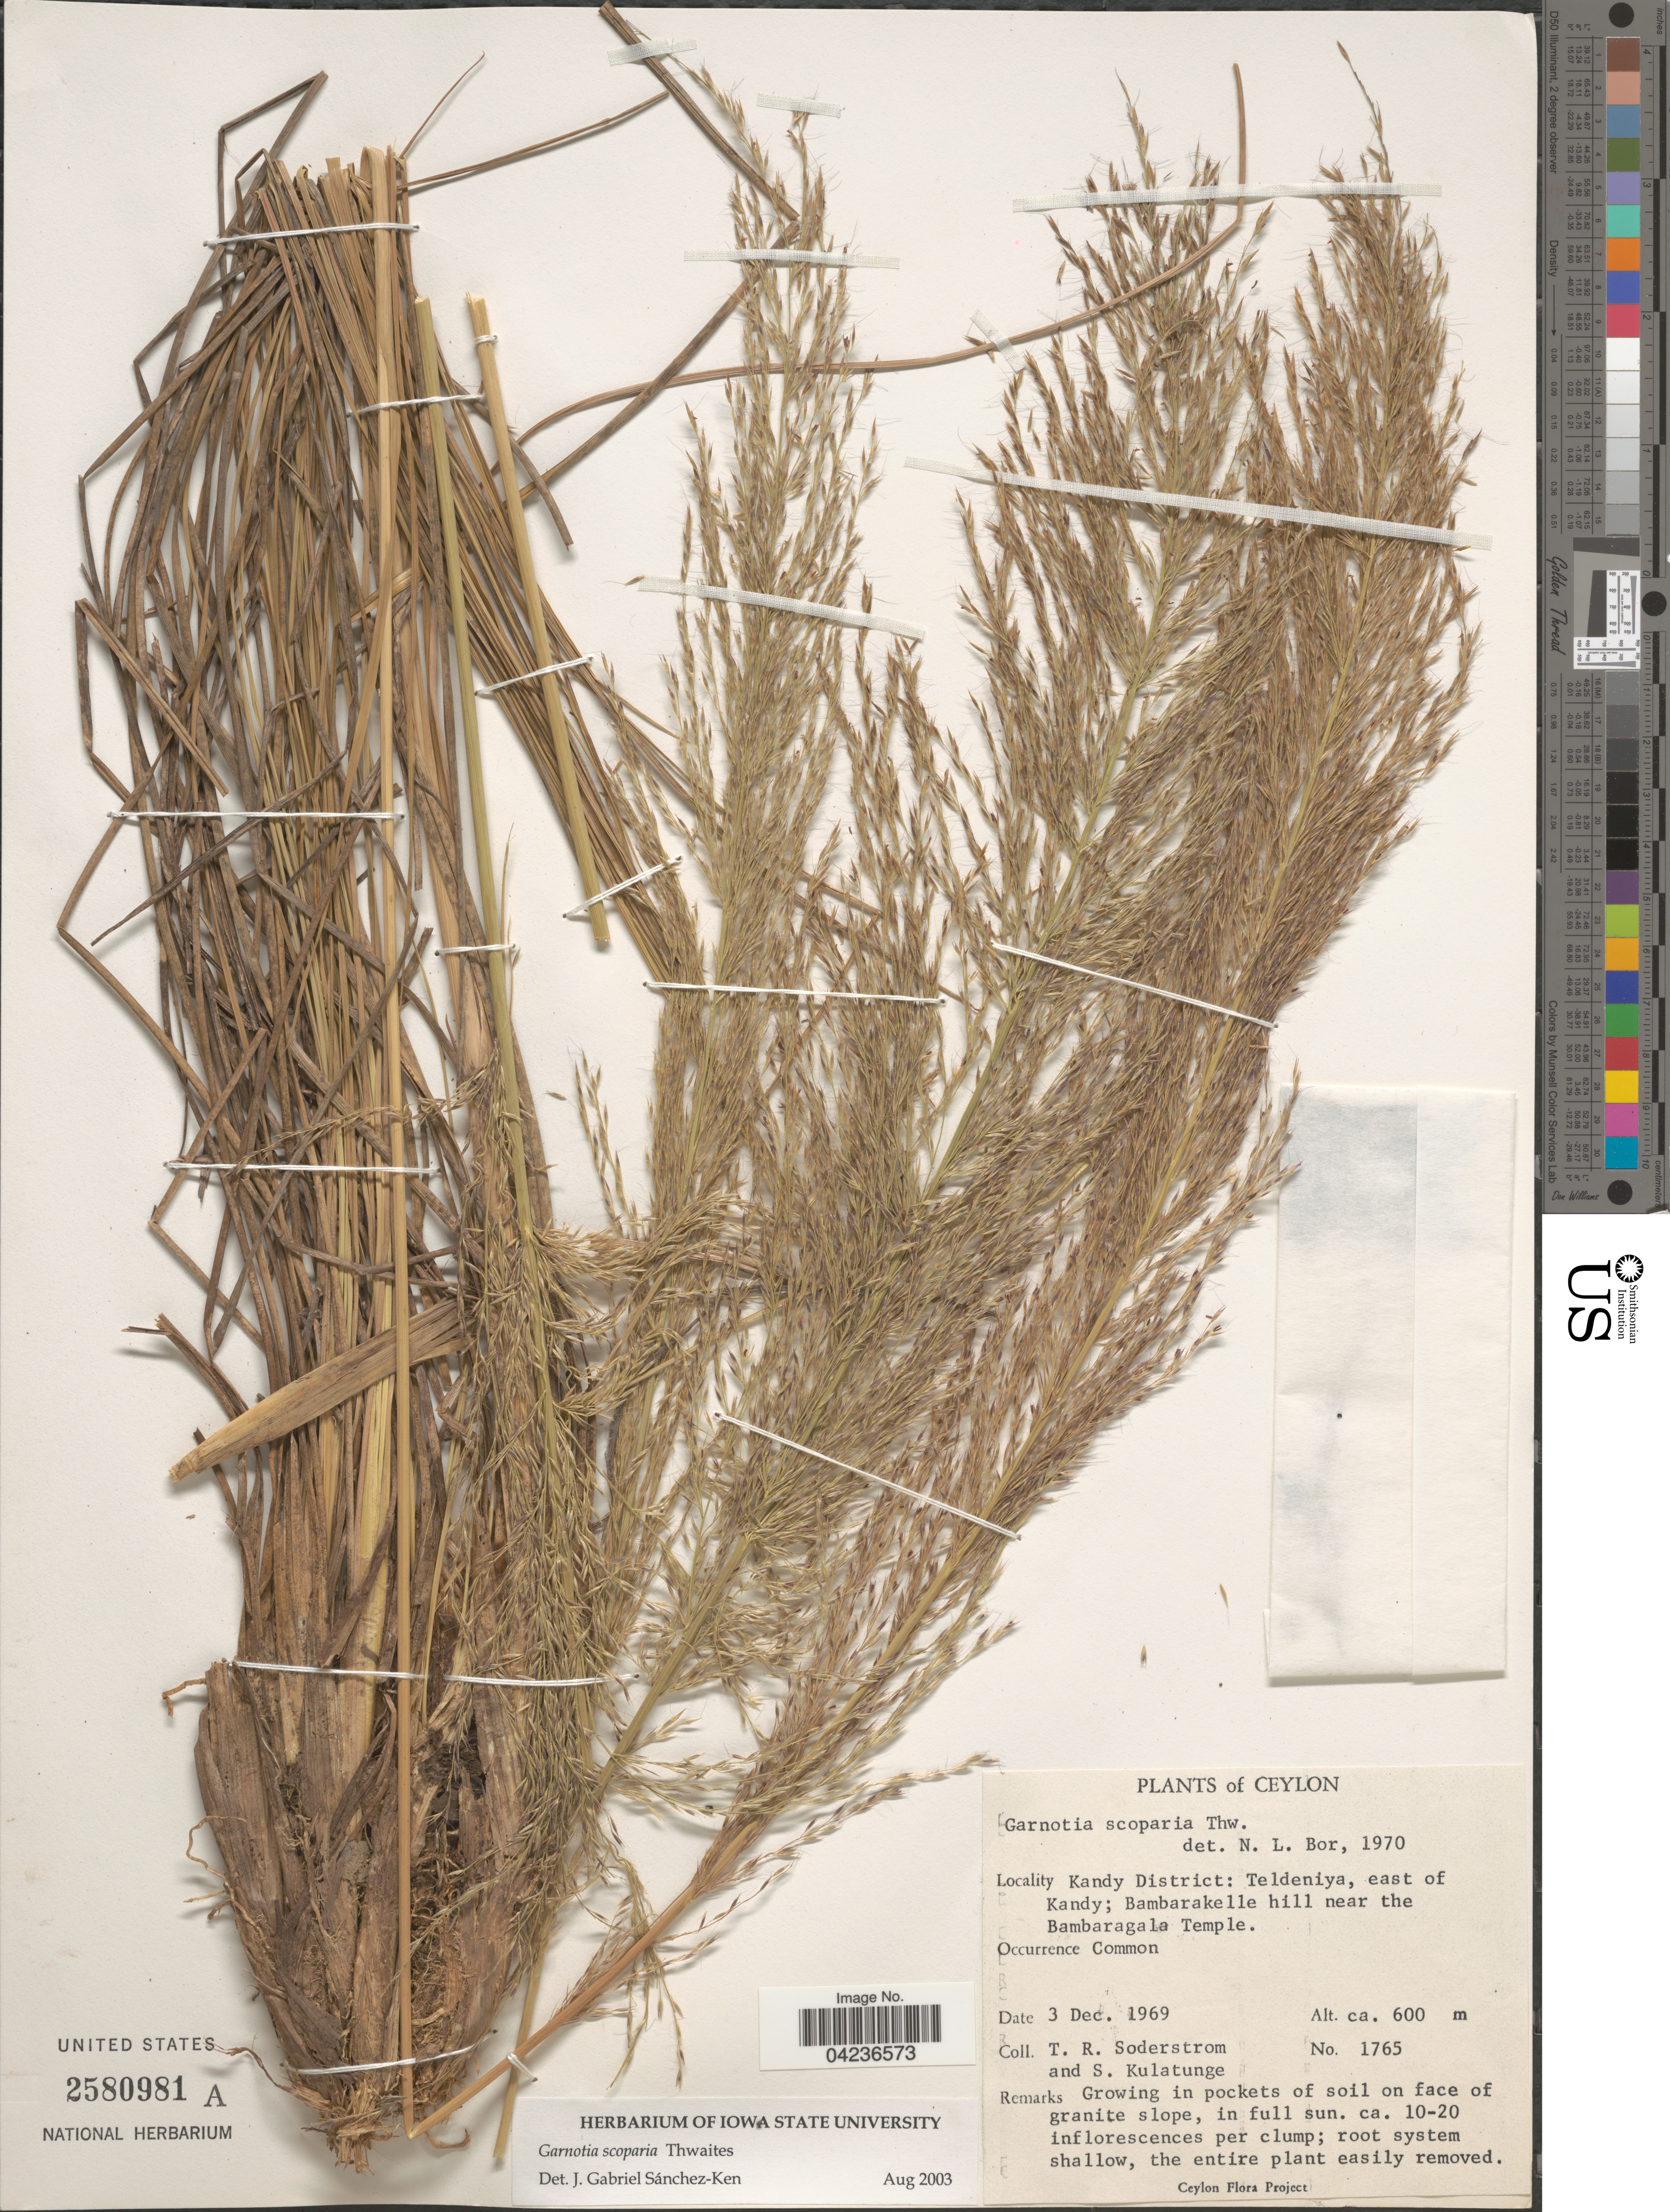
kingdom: Plantae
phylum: Tracheophyta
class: Liliopsida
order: Poales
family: Poaceae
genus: Garnotia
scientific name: Garnotia scoparia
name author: Thwaites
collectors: T. R. Soderstrom & S. Kulatunge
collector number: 1765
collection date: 1969-12-03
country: Sri Lanka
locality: Ceylon. Kandy District: Teldeniya, east of Kandy; Bambarakelle hill near the Bambaragala Temple.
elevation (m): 600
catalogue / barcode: US 2580981A